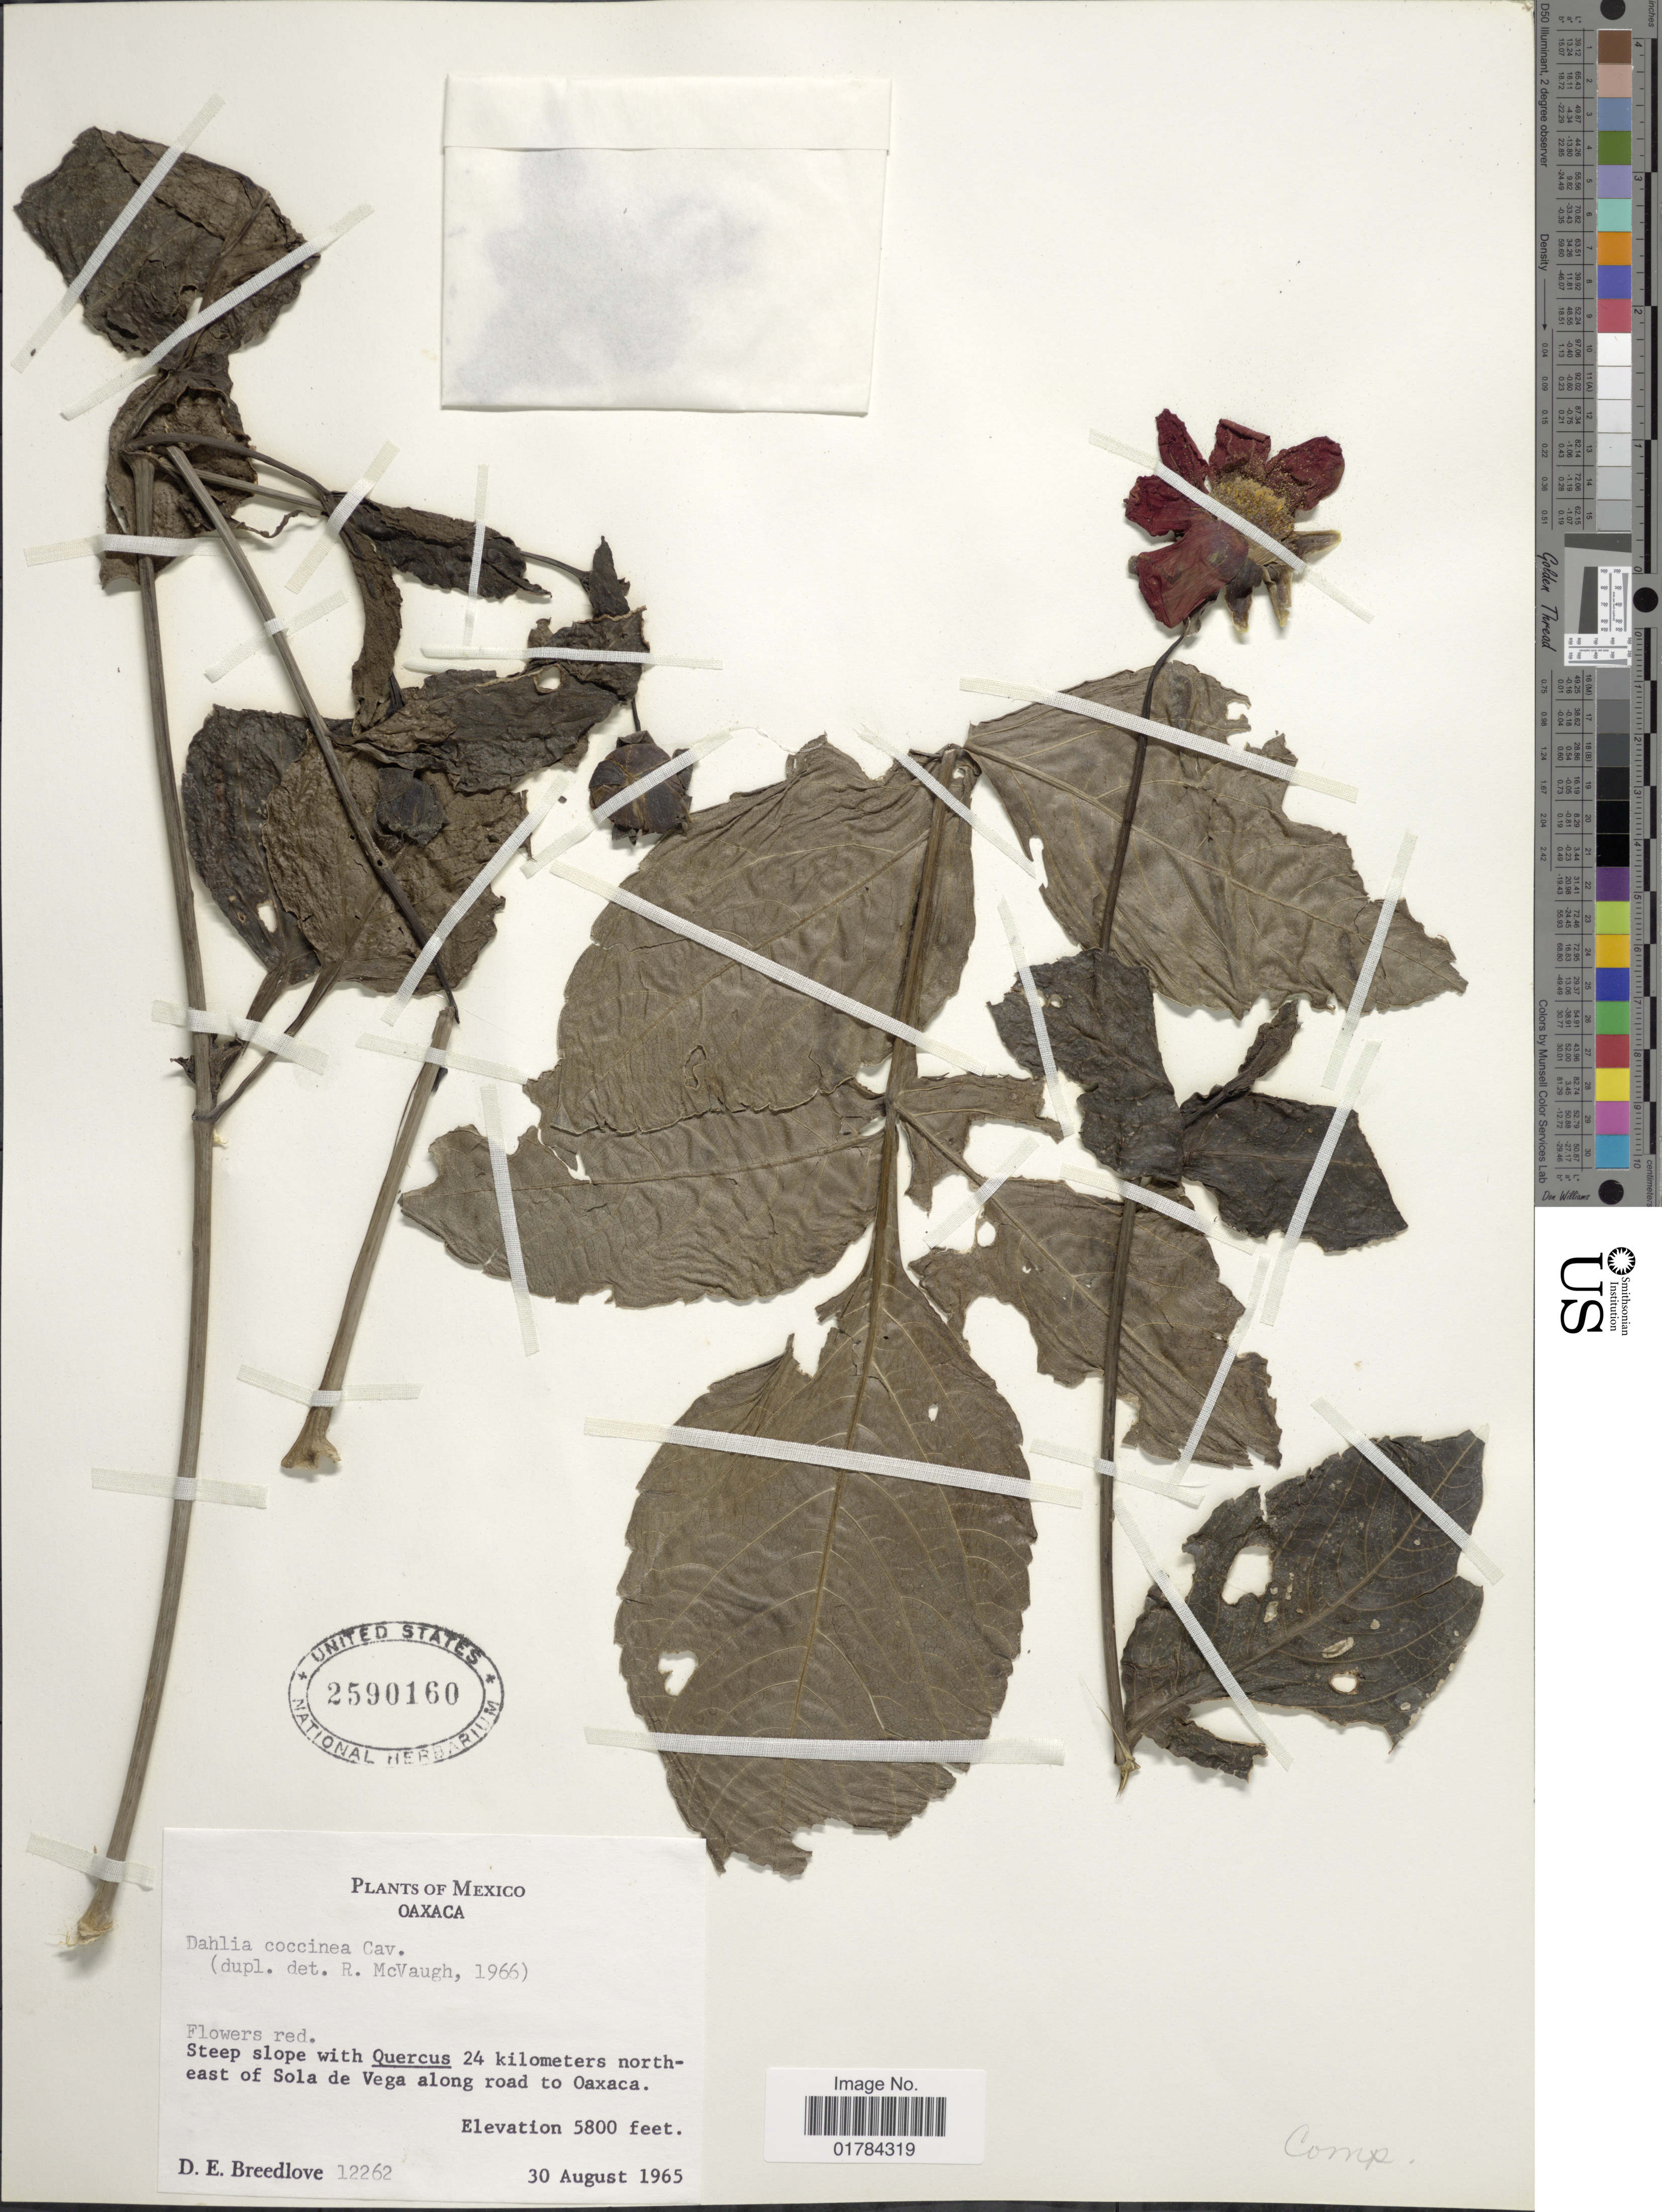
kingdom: Plantae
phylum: Tracheophyta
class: Magnoliopsida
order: Asterales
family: Asteraceae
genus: Dahlia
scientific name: Dahlia coccinea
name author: Cav.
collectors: D. E. Breedlove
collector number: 12262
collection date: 1965-08-30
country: Mexico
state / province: Oaxaca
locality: Steep slope with Quercus 24 kilometers north-east of Sola de Vega along road to Oaxaca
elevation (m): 1768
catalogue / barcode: US 2590160